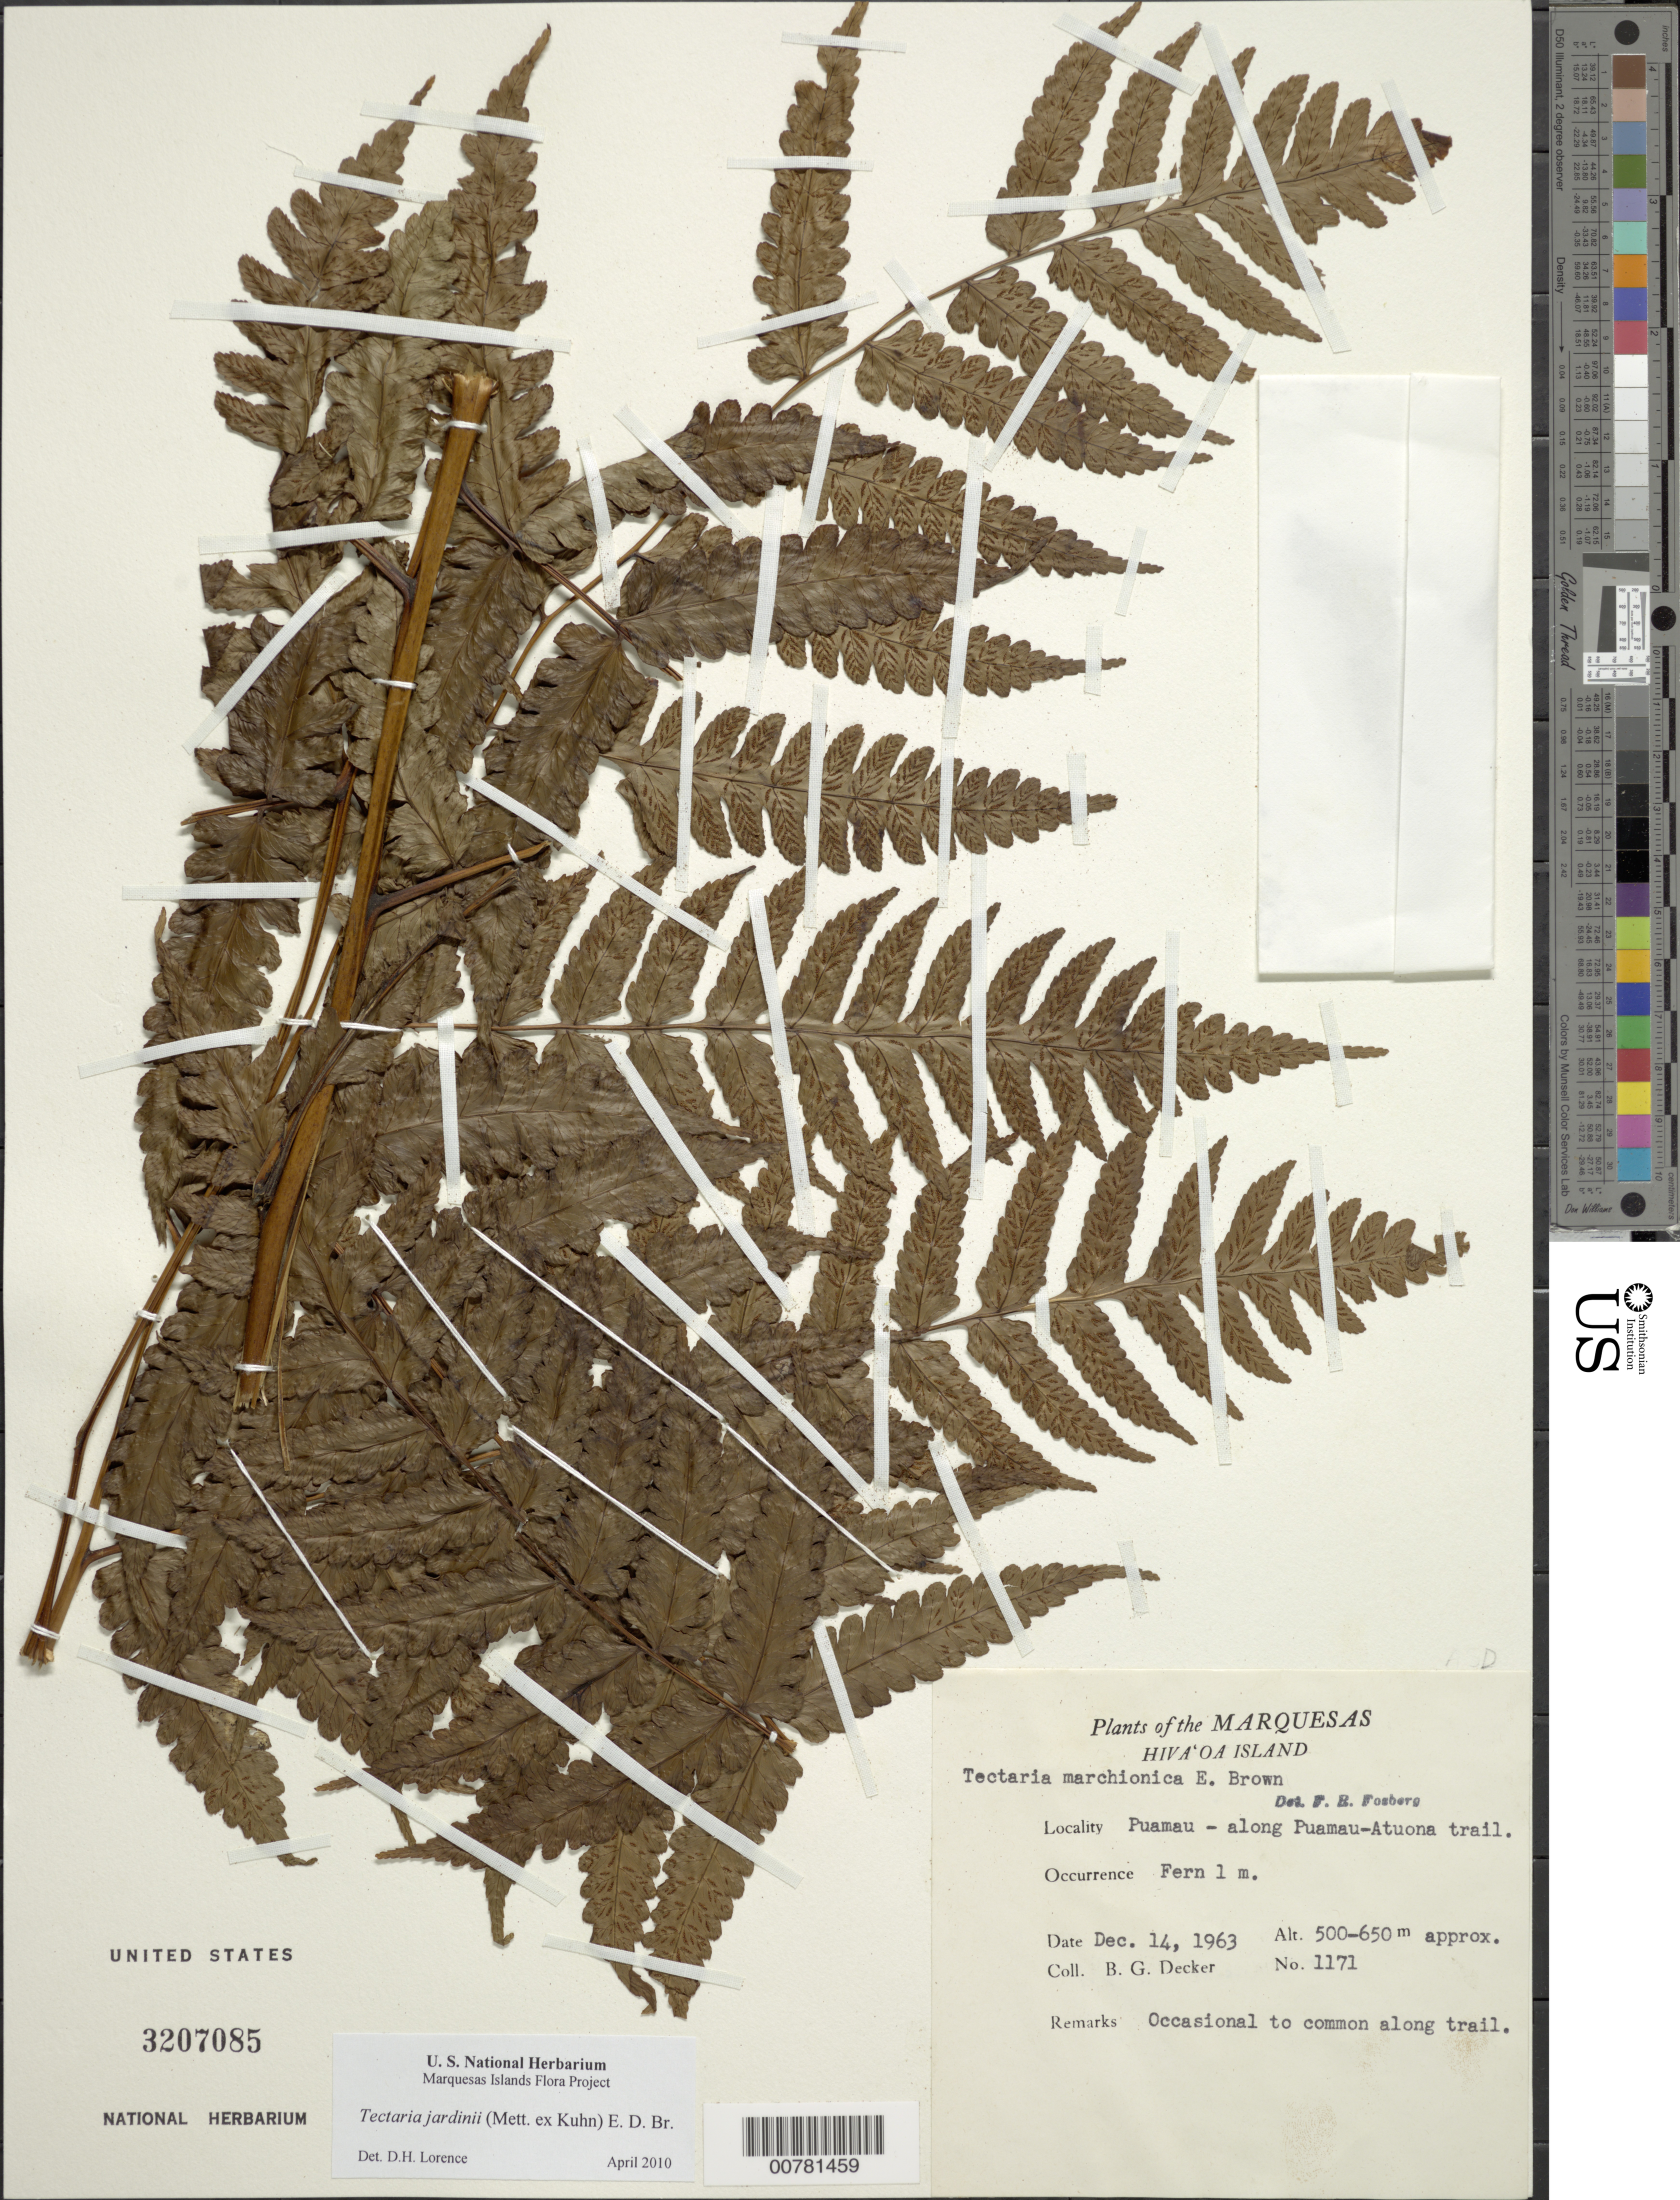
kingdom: Plantae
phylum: Tracheophyta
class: Polypodiopsida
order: Polypodiales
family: Tectariaceae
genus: Tectaria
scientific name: Tectaria jardinii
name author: (Mett. ex Kuhn) E.D. Br.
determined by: Lorence, David H., (PTBG), National Tropical Botanical Garden (UNITED STATES)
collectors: B. G. Decker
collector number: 1171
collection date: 1963-12-14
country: French Polynesia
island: Hiva Oa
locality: Puamau, along Puamau-Atuona Trail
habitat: Occasional to common along trail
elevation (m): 500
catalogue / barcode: US 3207085